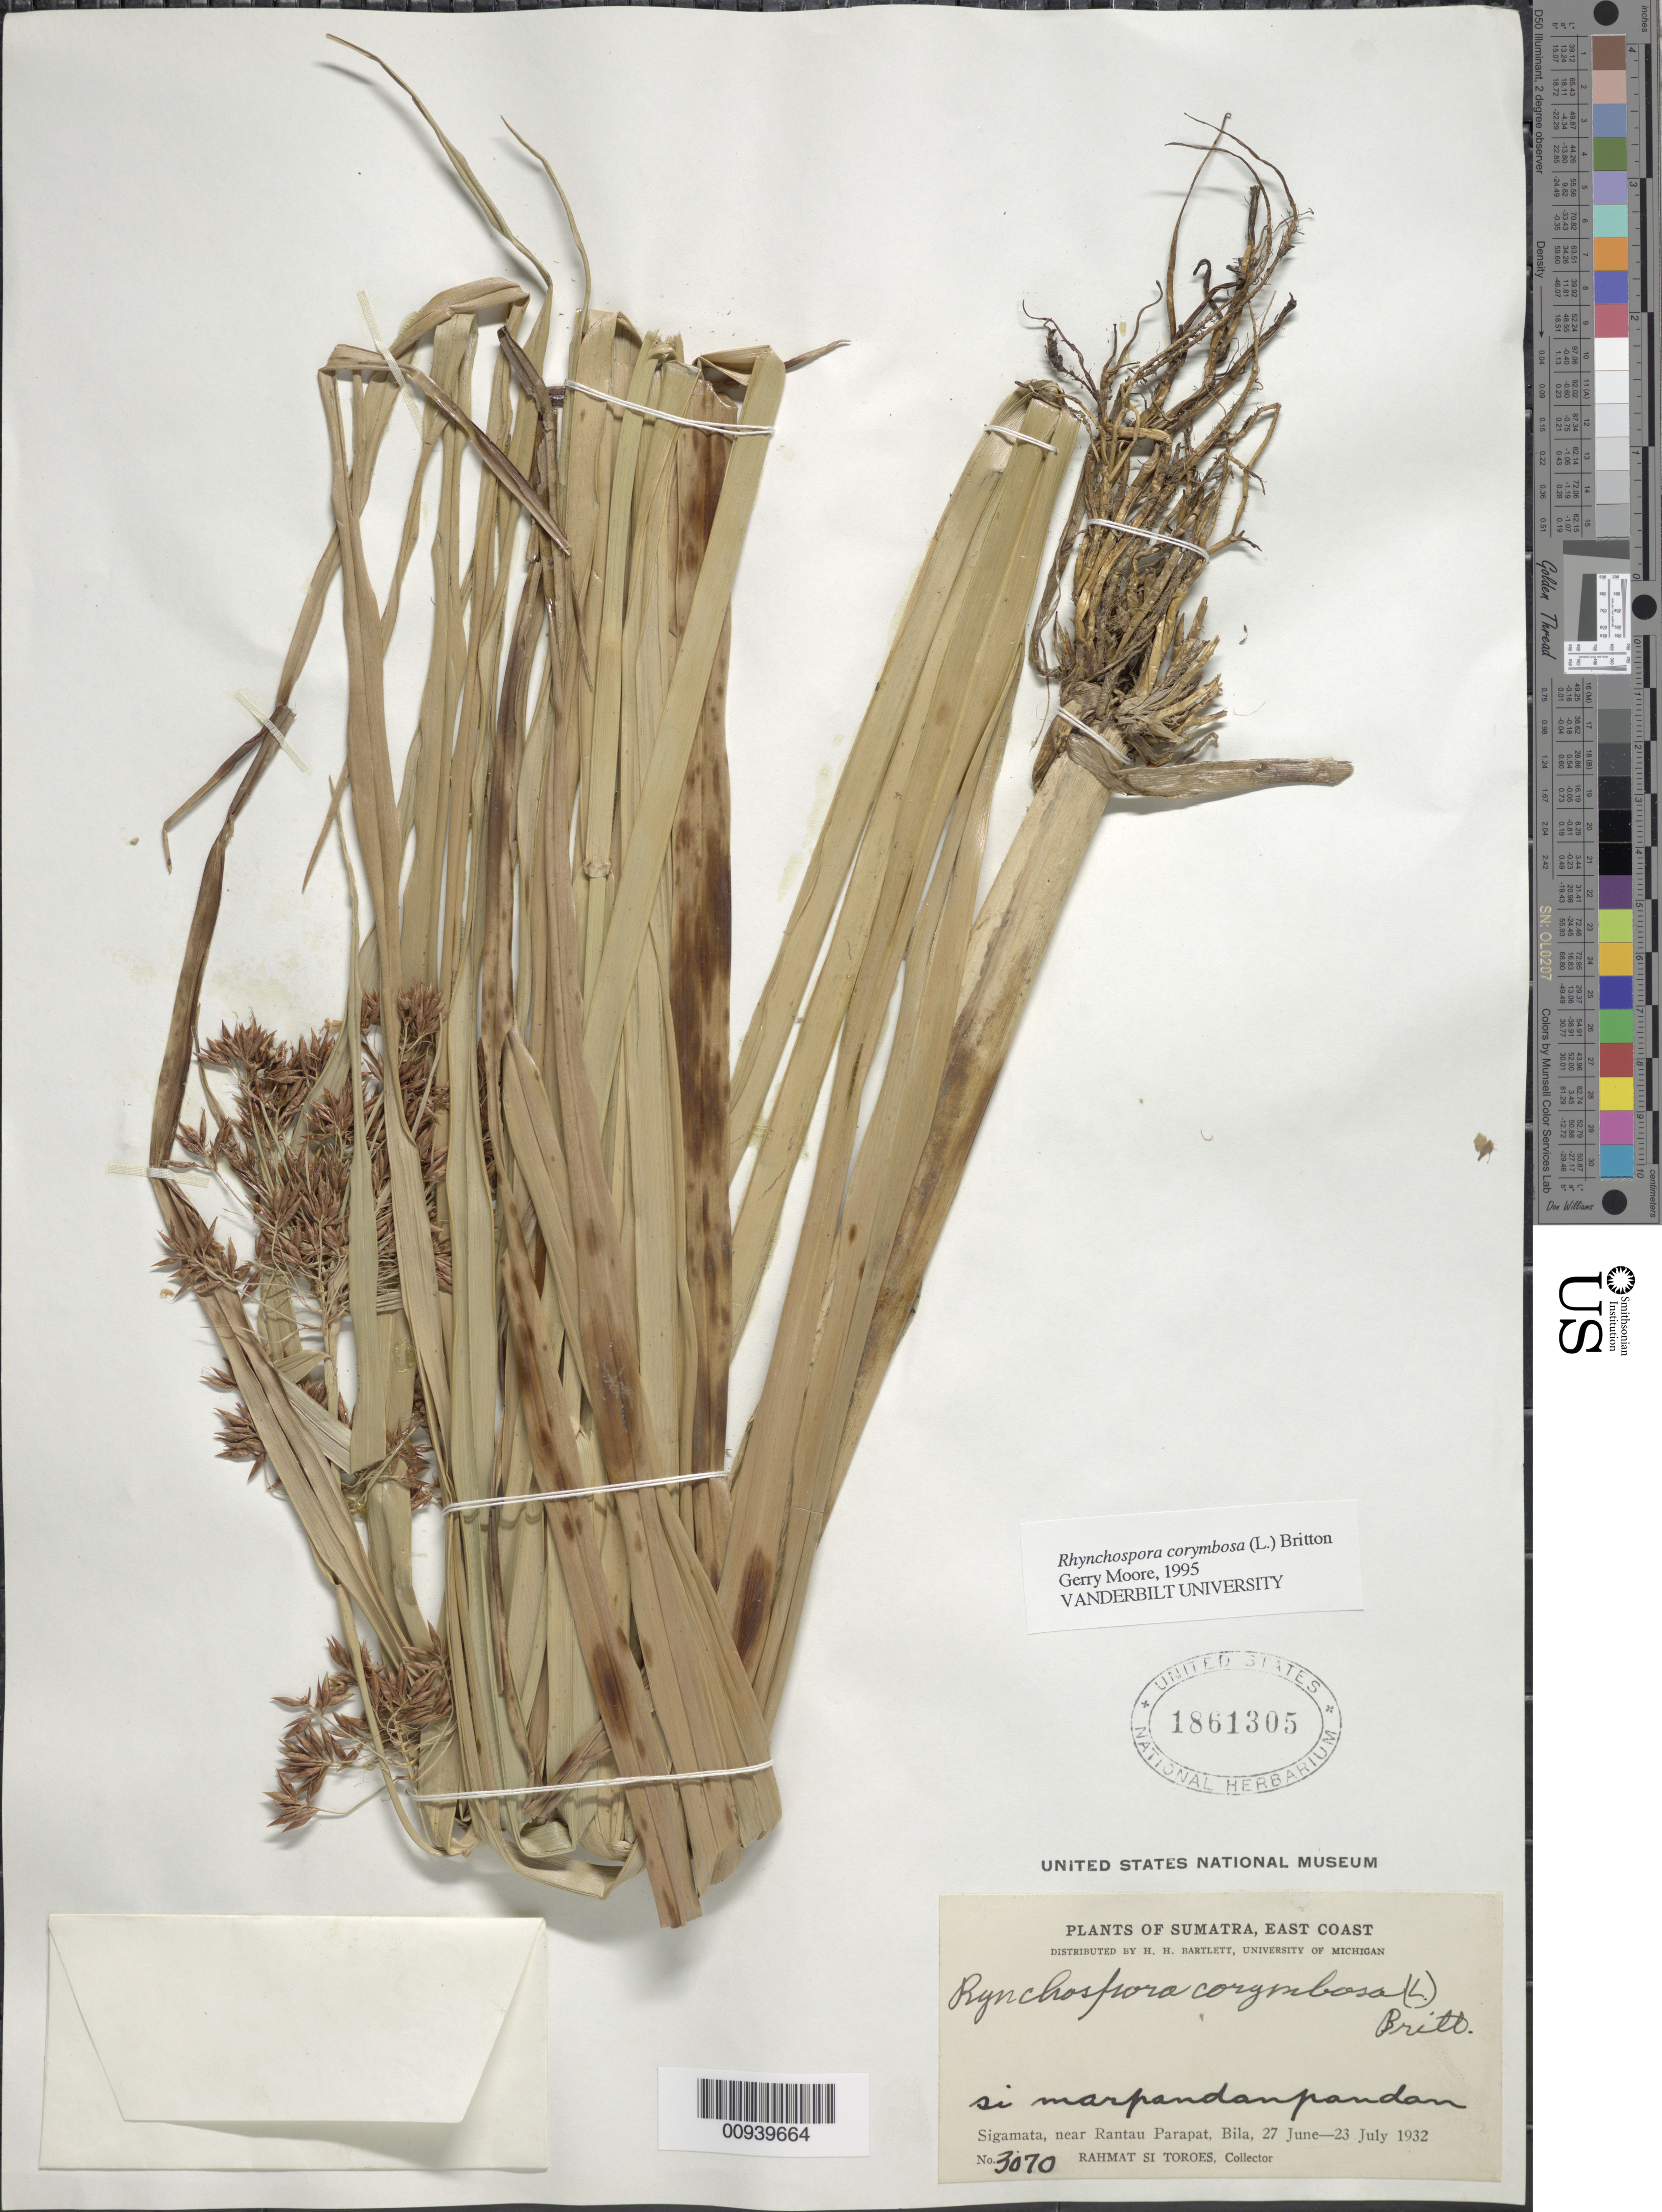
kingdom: Plantae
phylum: Tracheophyta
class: Liliopsida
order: Poales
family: Cyperaceae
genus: Rhynchospora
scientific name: Rhynchospora corymbosa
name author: (L.) Britton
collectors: Rahmat Si Boeea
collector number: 3070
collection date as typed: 27 Jun 1932 to 23 Jul 1932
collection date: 1932-06-27/1932-07-23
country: Indonesia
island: Sumatra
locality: Sigamata, near Rantau parapat, Bila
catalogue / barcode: US 1861305